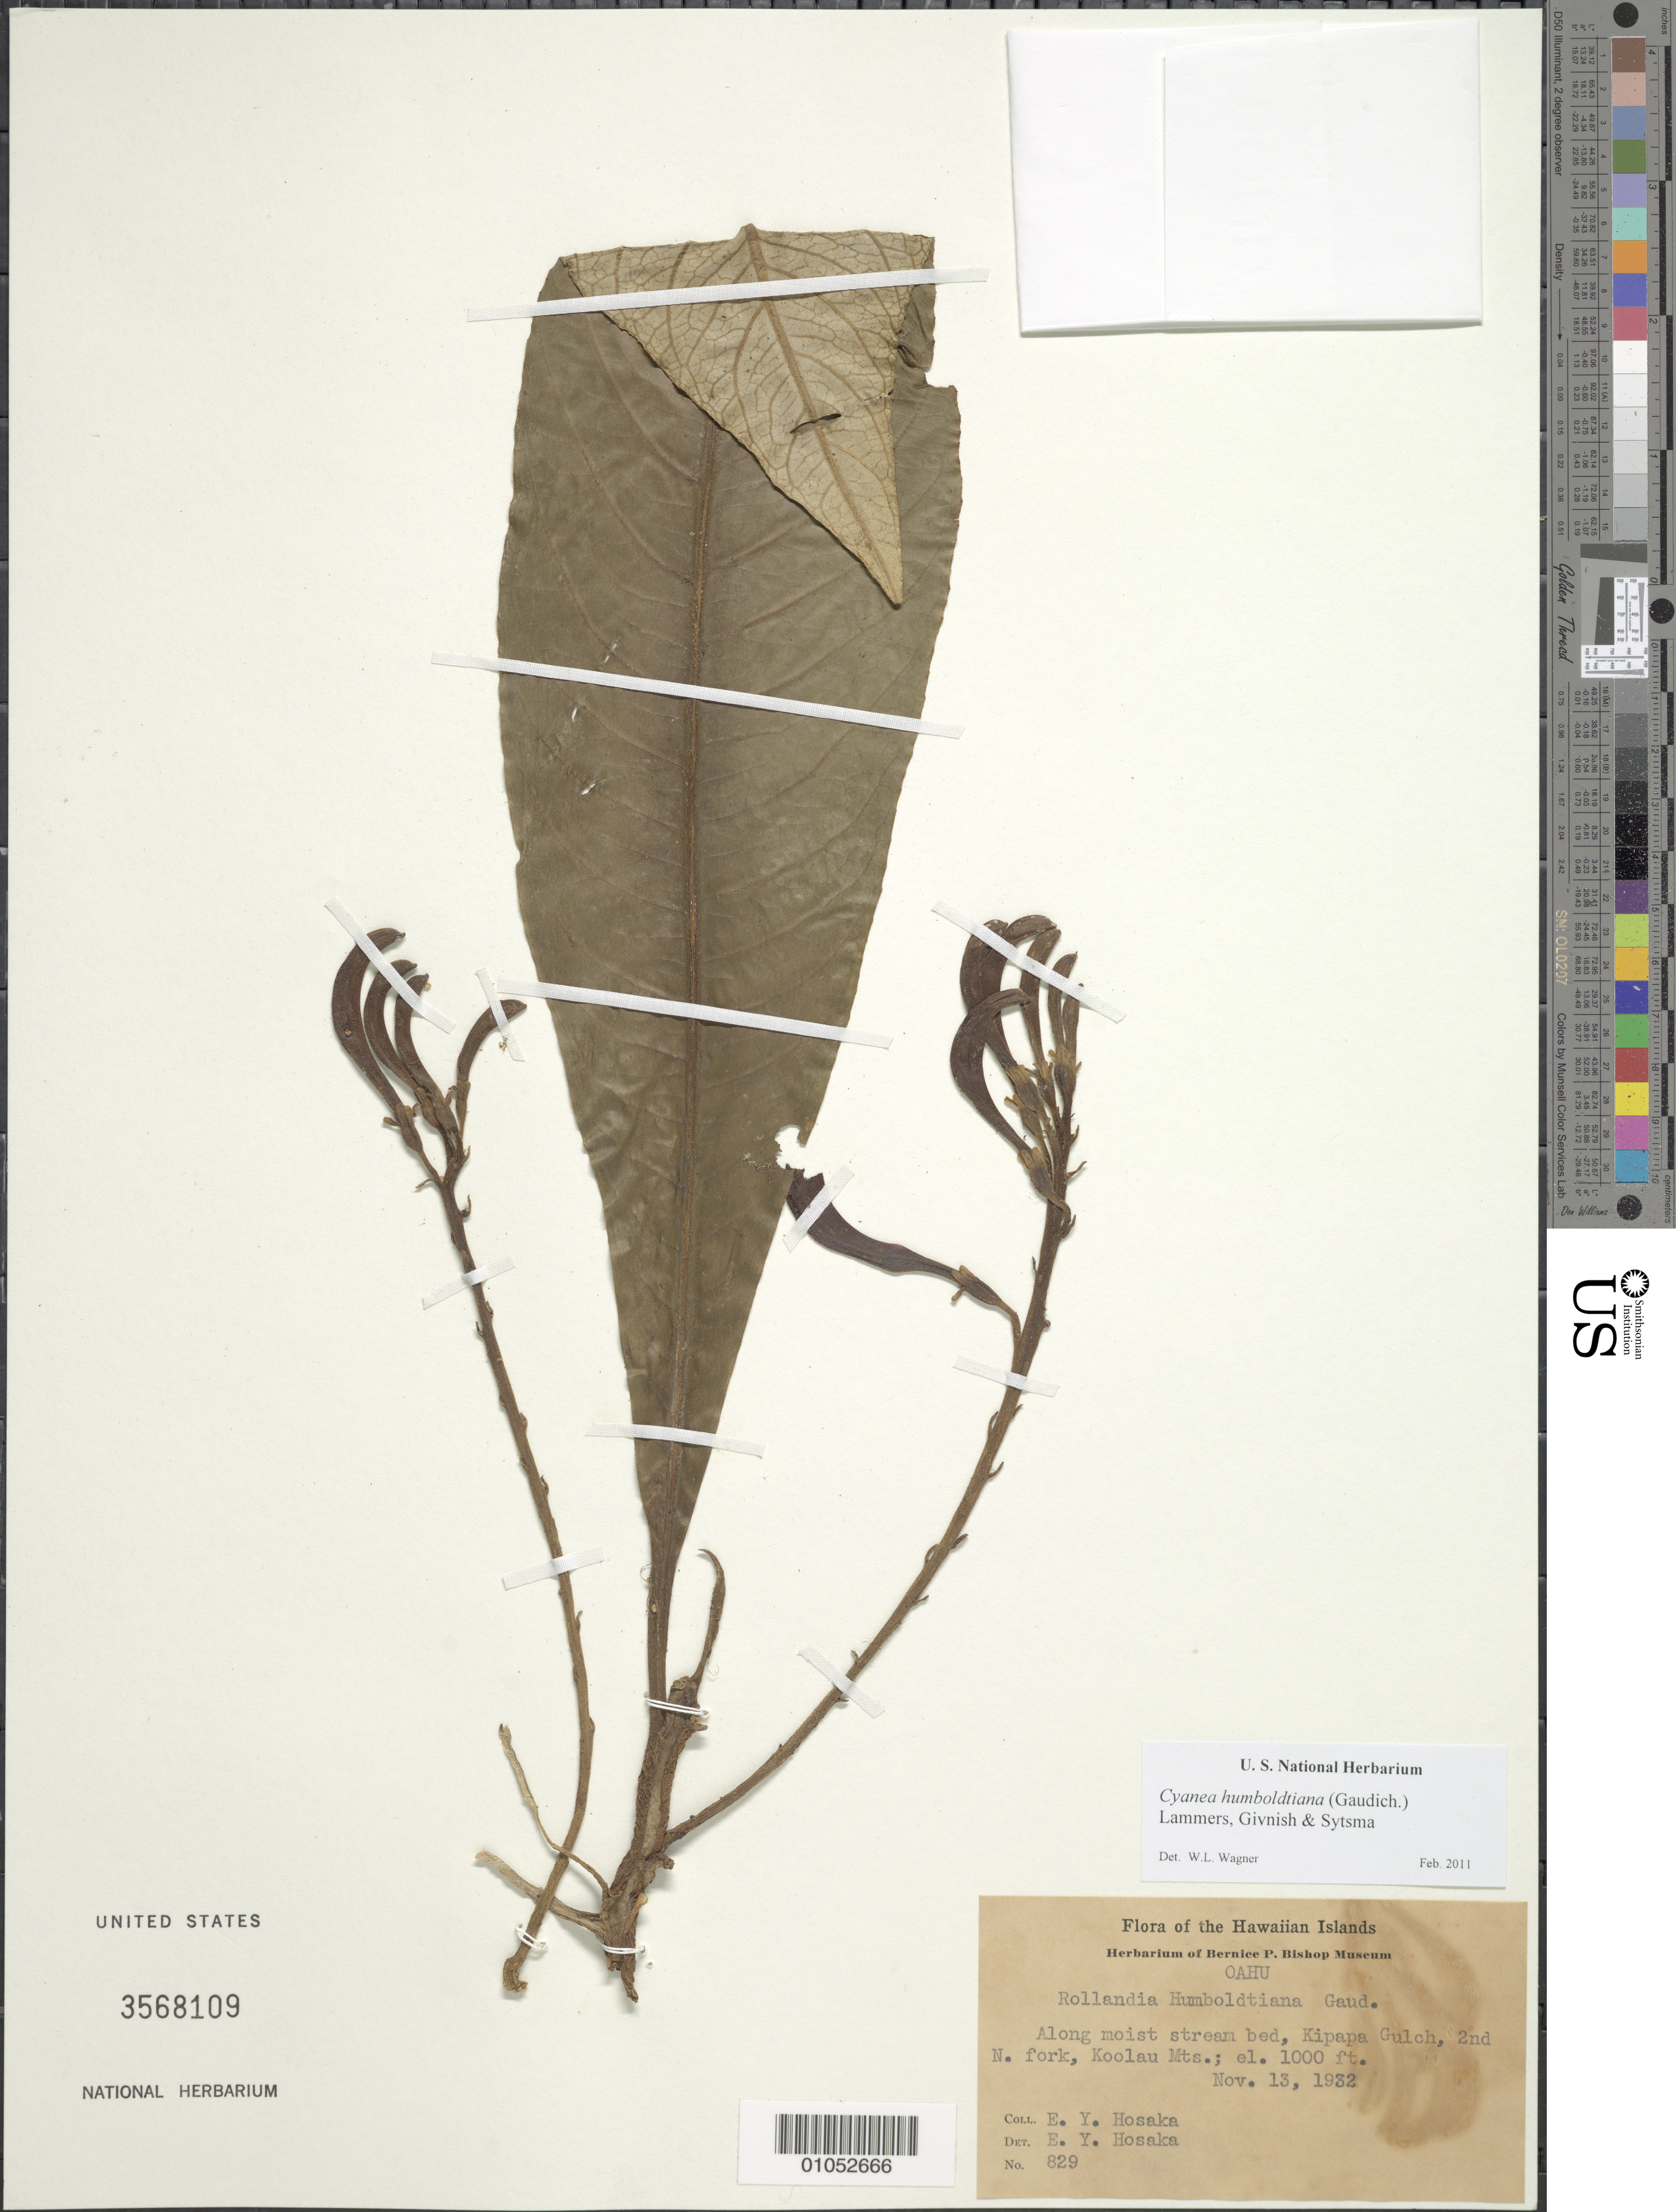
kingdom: Plantae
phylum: Tracheophyta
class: Magnoliopsida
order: Asterales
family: Campanulaceae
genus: Cyanea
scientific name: Cyanea humboldtiana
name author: (Gaudich.) Lammers et al.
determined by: Wagner, W. L., (BOT), Smithsonian Institution - National Museum of Natural History (UNITED STATES)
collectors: E. Y. Hosaka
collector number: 829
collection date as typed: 13 Nov 1932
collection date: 1932-11-13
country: United States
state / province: Hawaii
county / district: Honolulu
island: Oahu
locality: Kipapa Gulch, 2nd N fork, Koolau Mts.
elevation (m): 304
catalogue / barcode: US 3568109